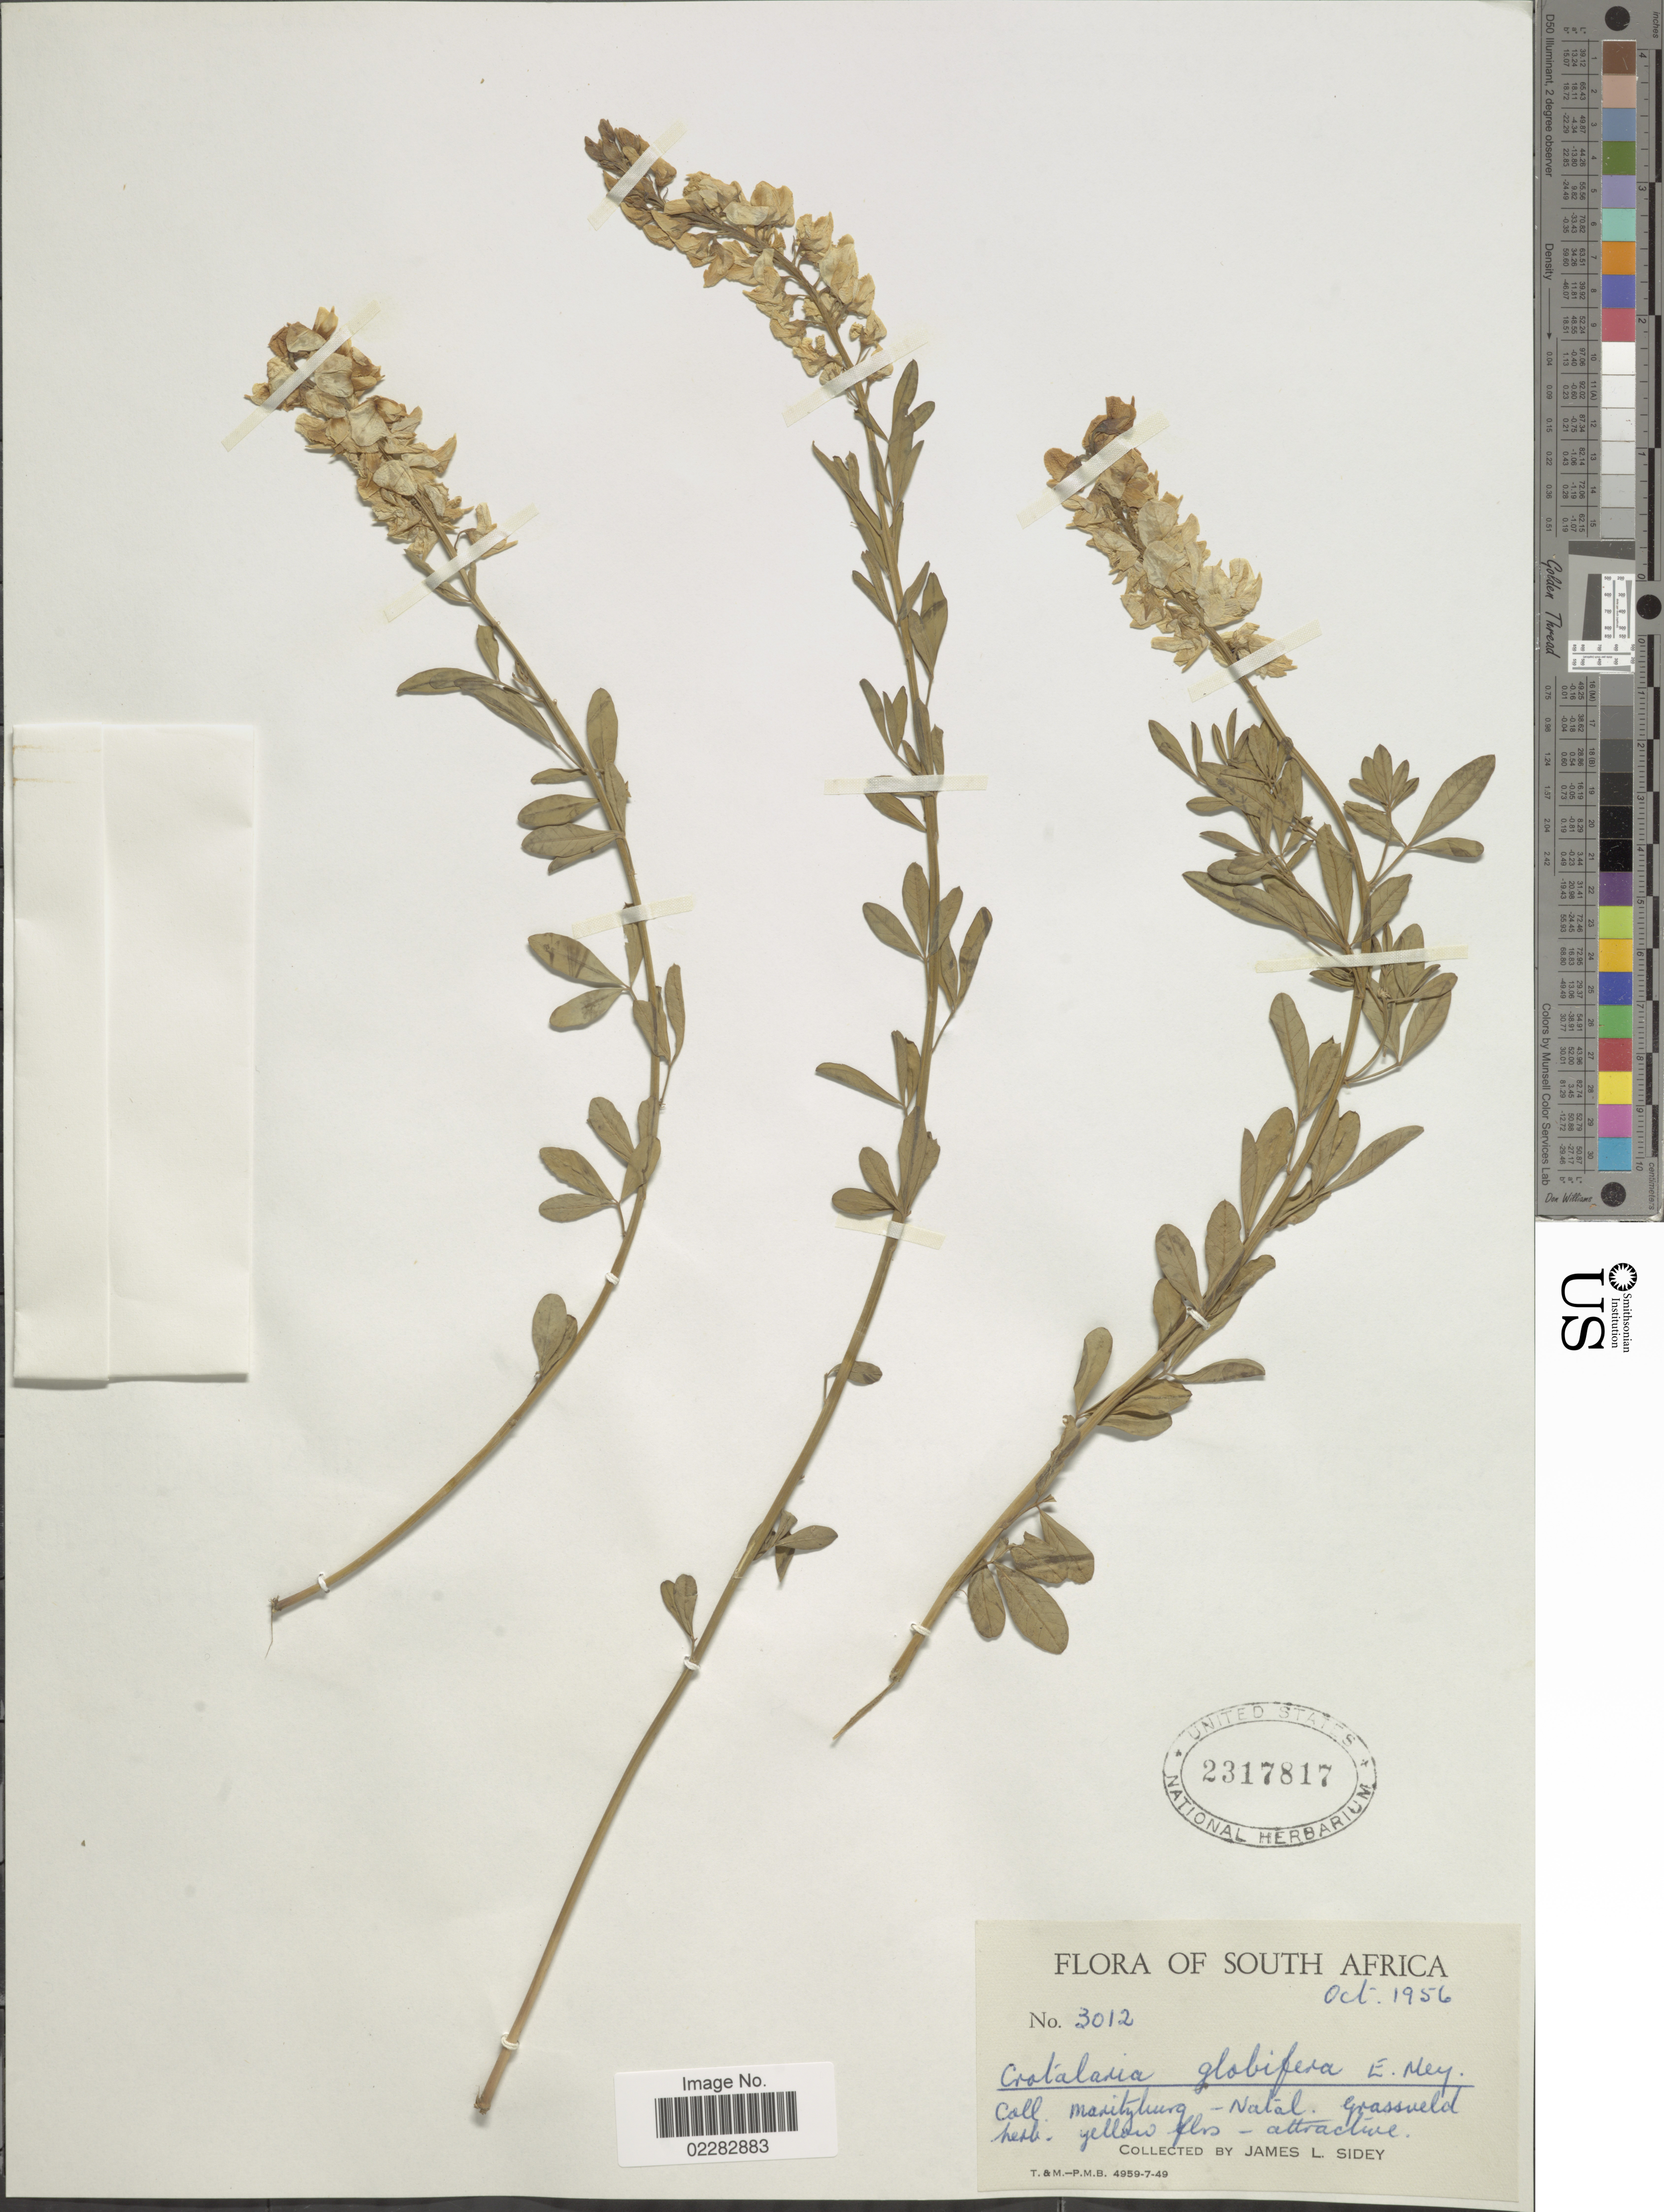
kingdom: Plantae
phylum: Tracheophyta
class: Magnoliopsida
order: Fabales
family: Fabaceae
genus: Crotalaria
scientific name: Crotalaria globifera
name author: E. Mey.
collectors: J. L. Sidey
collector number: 3012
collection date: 1956-10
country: South Africa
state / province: KwaZulu-Natal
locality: Maritzburg, Natal.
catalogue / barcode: US 2317817